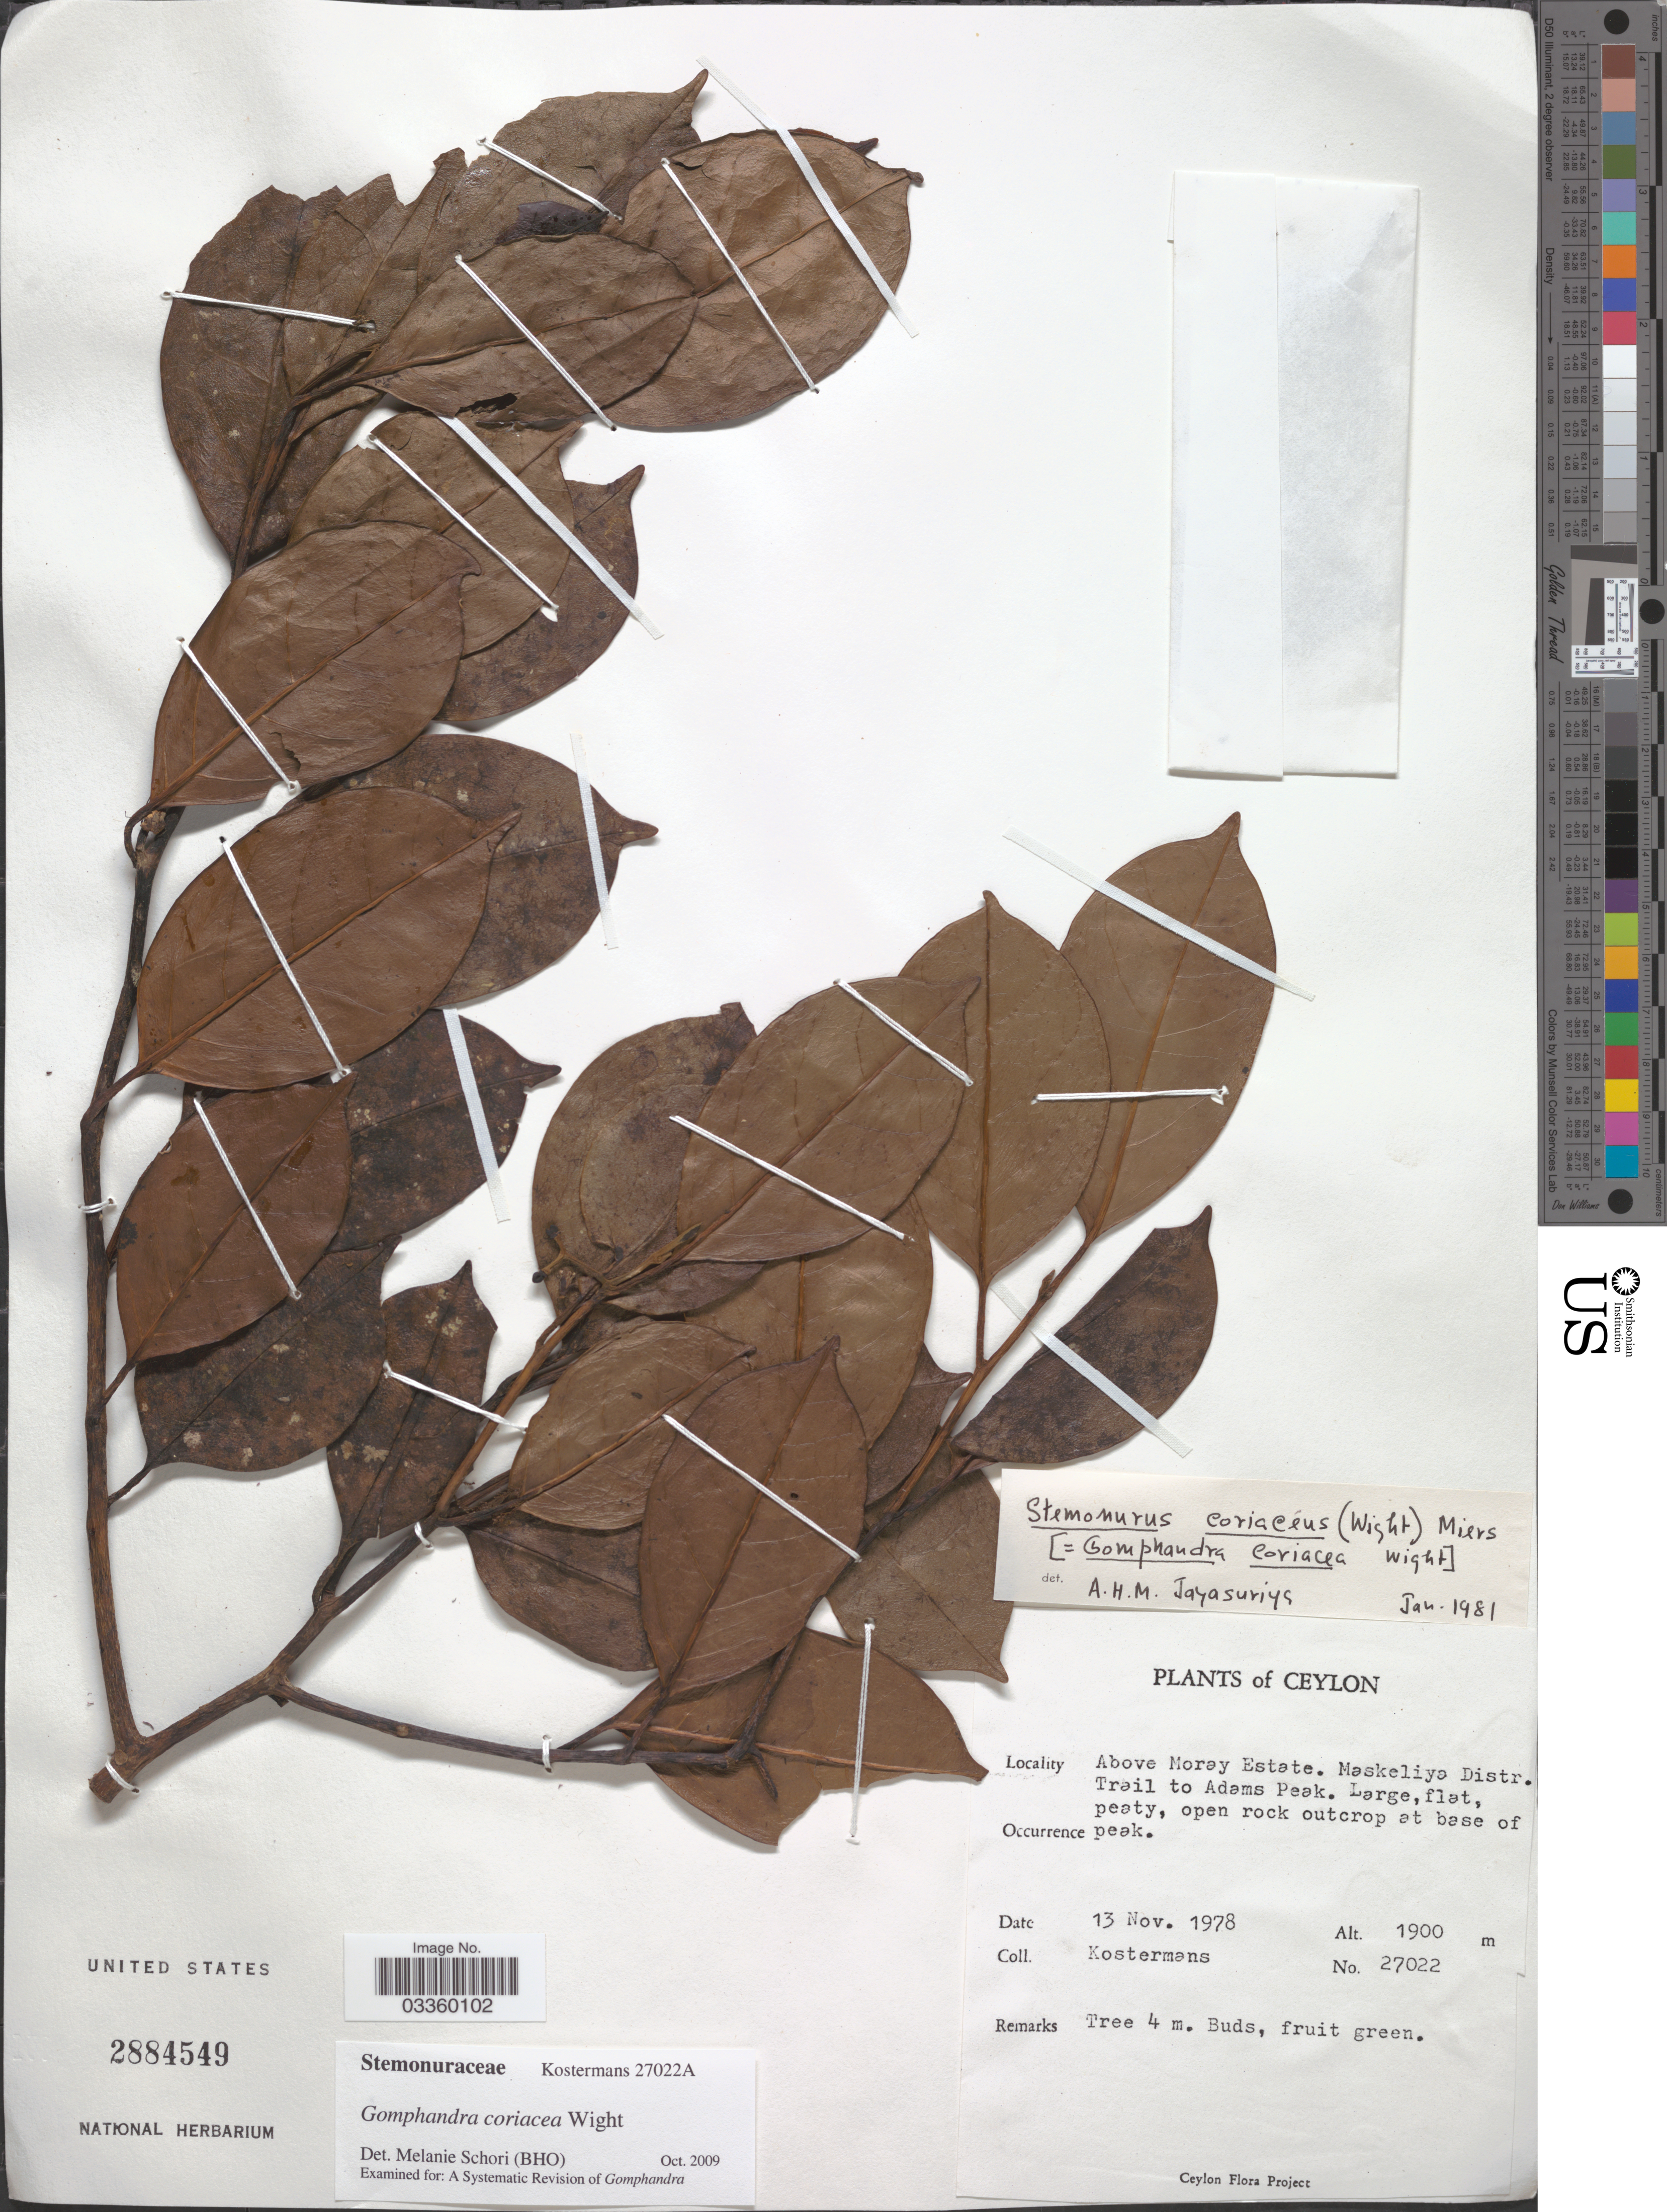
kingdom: Plantae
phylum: Tracheophyta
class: Magnoliopsida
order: Cardiopteridales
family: Stemonuraceae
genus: Gomphandra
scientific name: Gomphandra coriacea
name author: Wight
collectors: Kostermans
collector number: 27022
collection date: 1978-11-13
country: Sri Lanka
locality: Ceylon. Above Moray Estate. Maskeliya Distr. Trail to Adams Peak.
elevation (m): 1900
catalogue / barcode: US 2884549